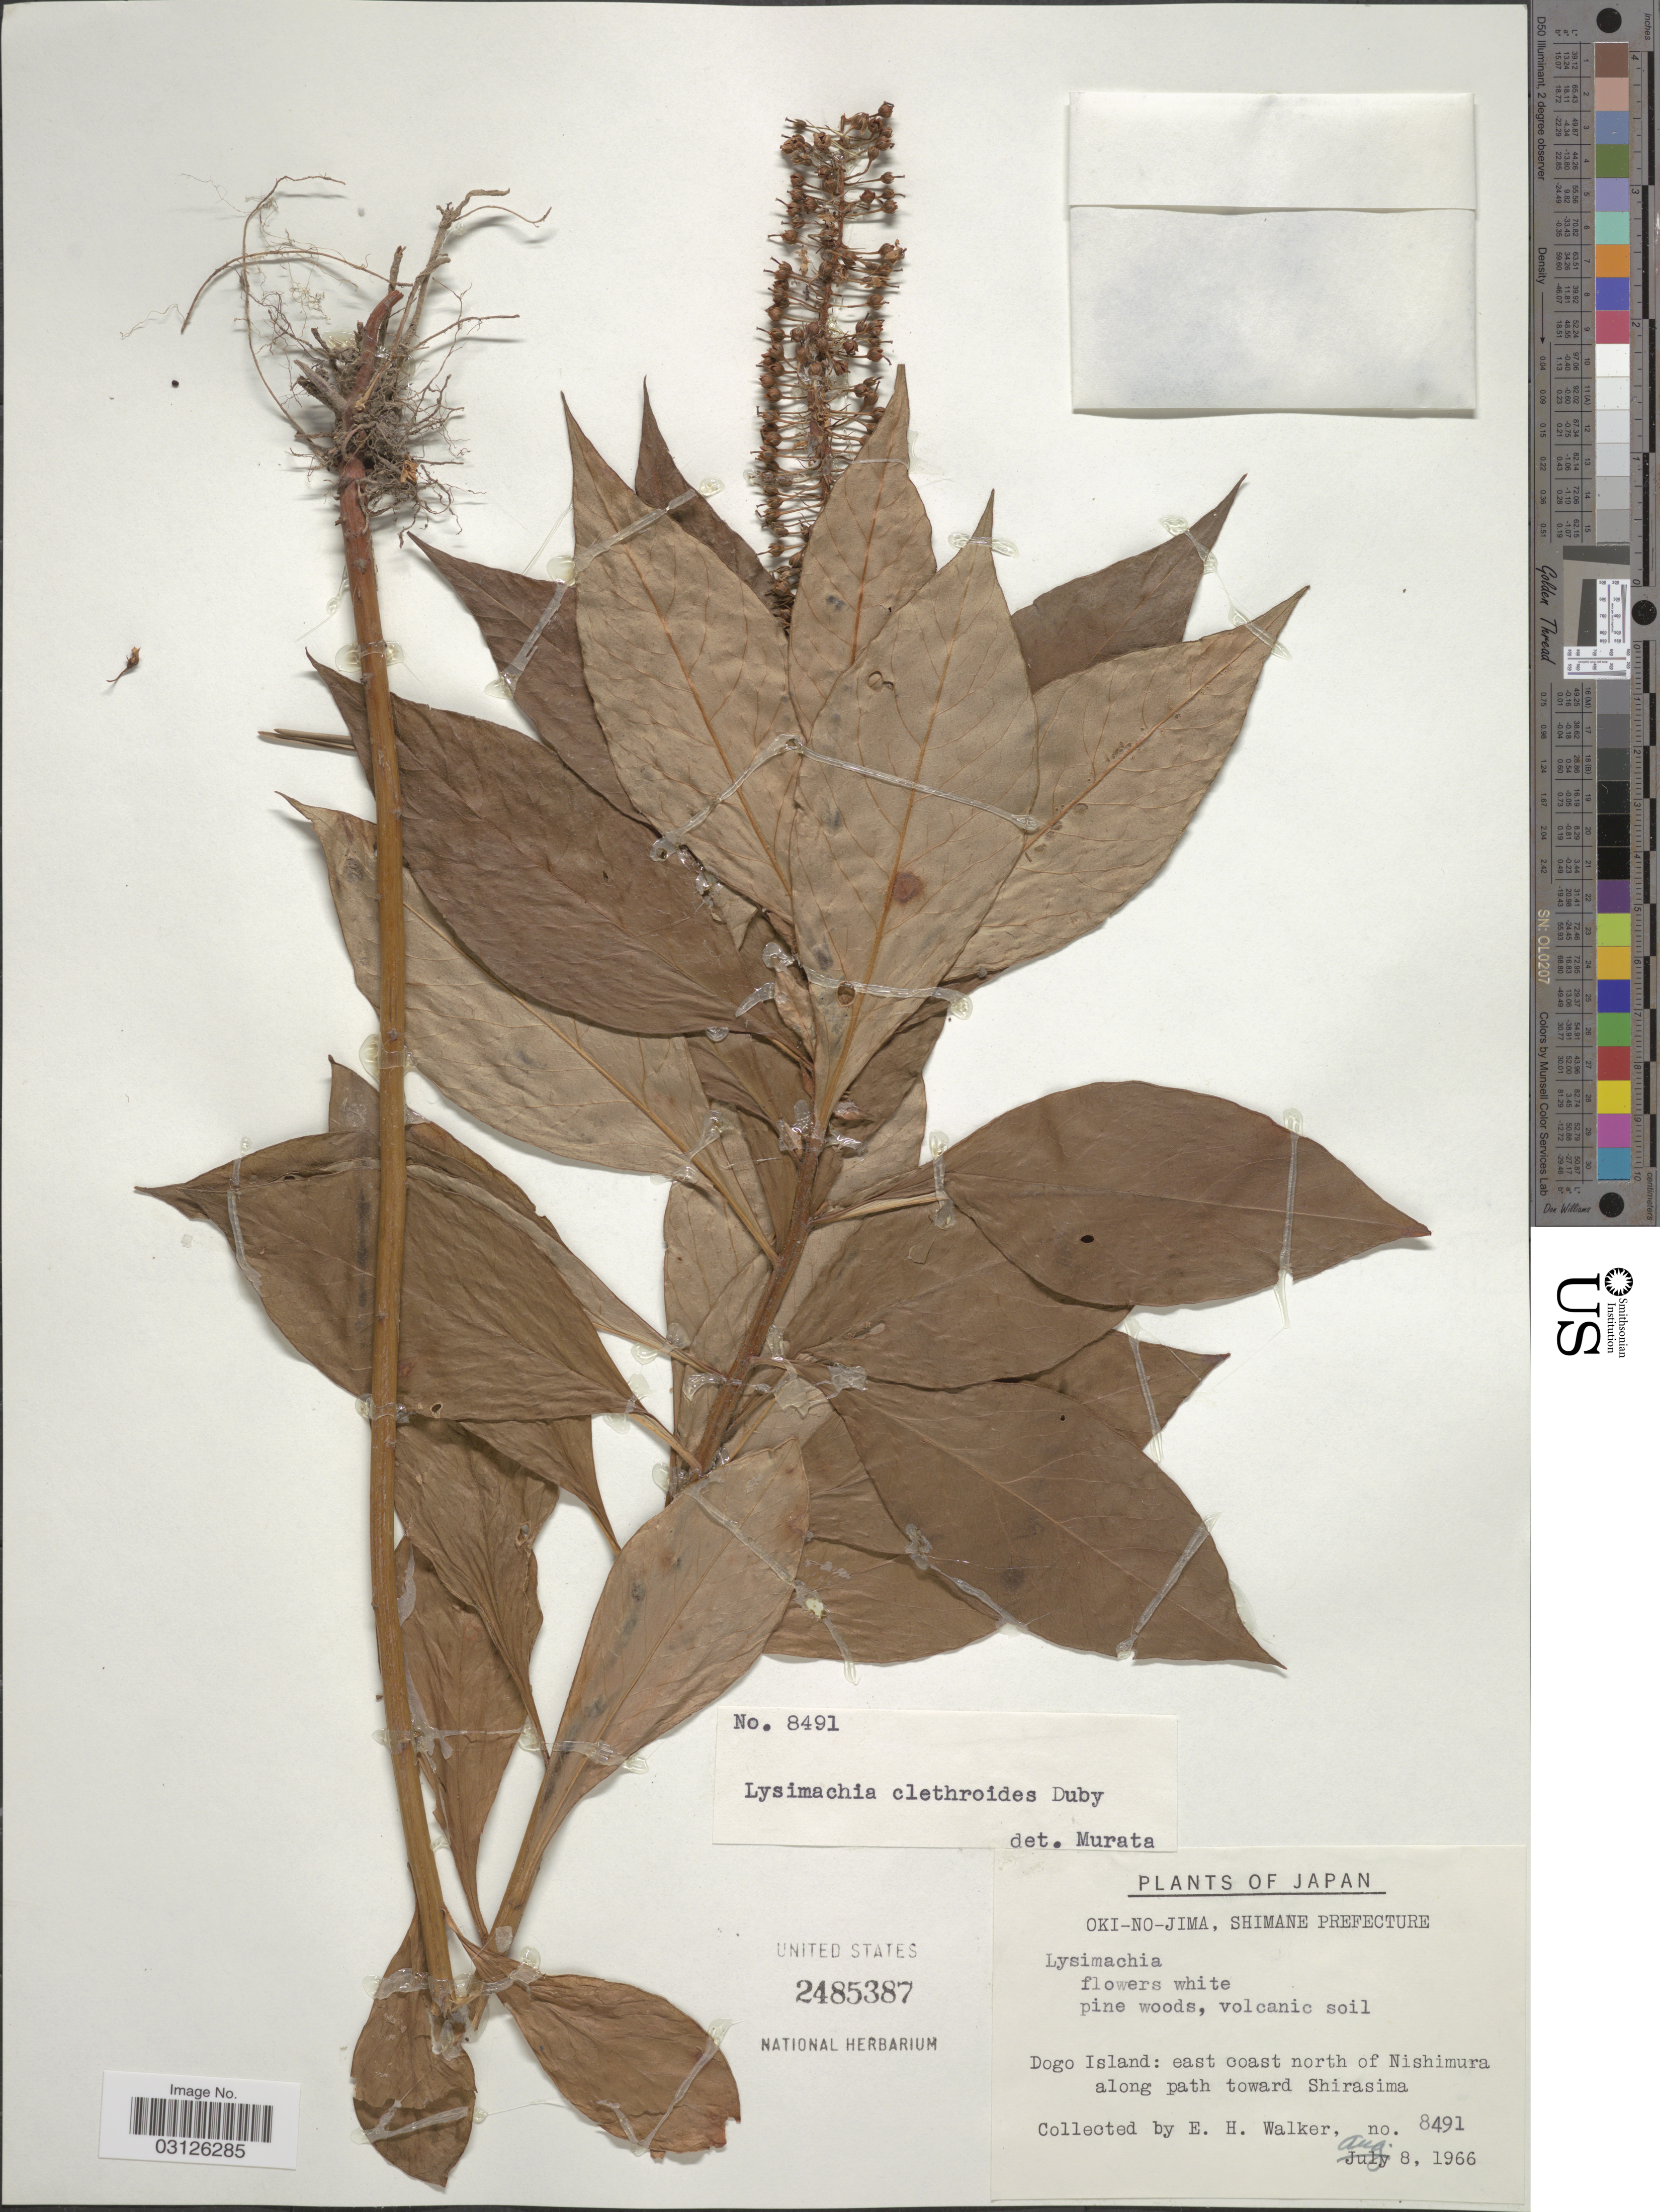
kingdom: Plantae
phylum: Tracheophyta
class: Magnoliopsida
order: Ericales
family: Primulaceae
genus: Lysimachia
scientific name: Lysimachia clethroides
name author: Duby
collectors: E. H. Walker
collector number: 8491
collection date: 1966-08-08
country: Japan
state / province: Simane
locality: Oki-No-Jima, Shimane Prefecture. Dogo Island: east coast north of Nishimura along path toward Shirasima.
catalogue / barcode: US 2485387